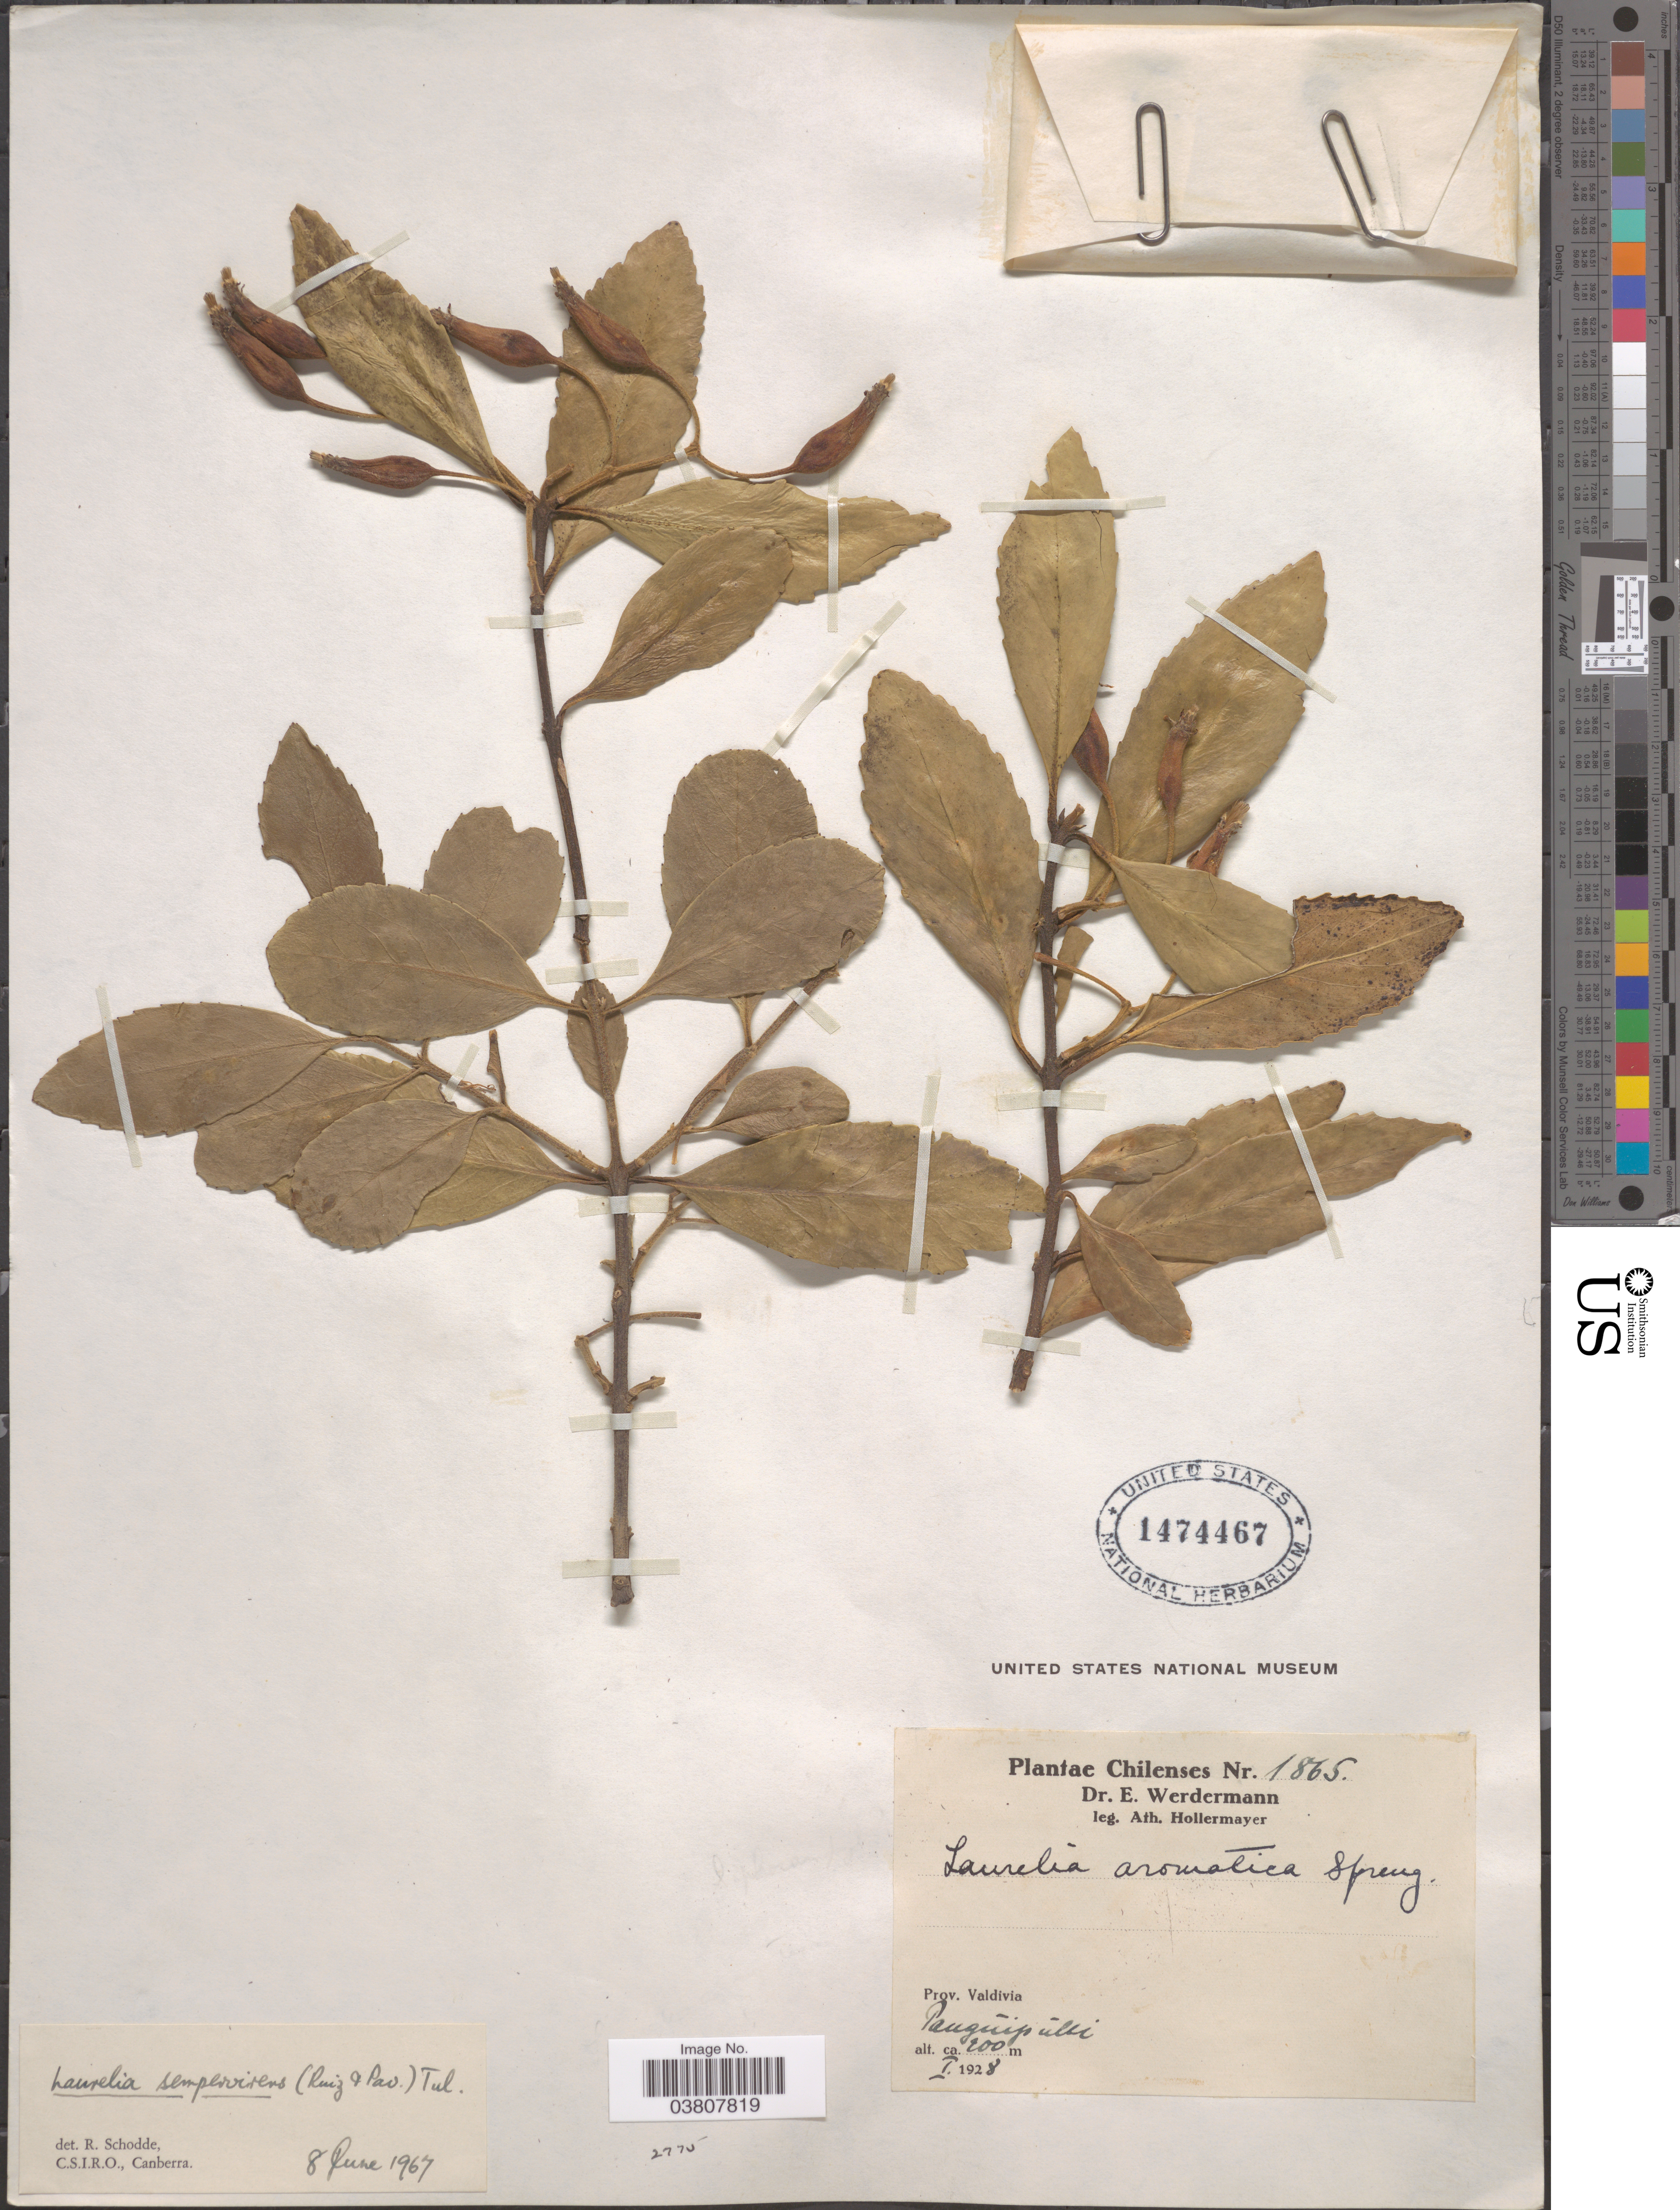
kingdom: Plantae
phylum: Tracheophyta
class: Magnoliopsida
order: Laurales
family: Atherospermataceae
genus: Laurelia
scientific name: Laurelia sempervirens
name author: (Ruiz & Pav.) Tul.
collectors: A. Hollermayer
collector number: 1865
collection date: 1928-01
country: Chile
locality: Prov. Valdivia, Panguipulli.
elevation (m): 200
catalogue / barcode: US 1474467